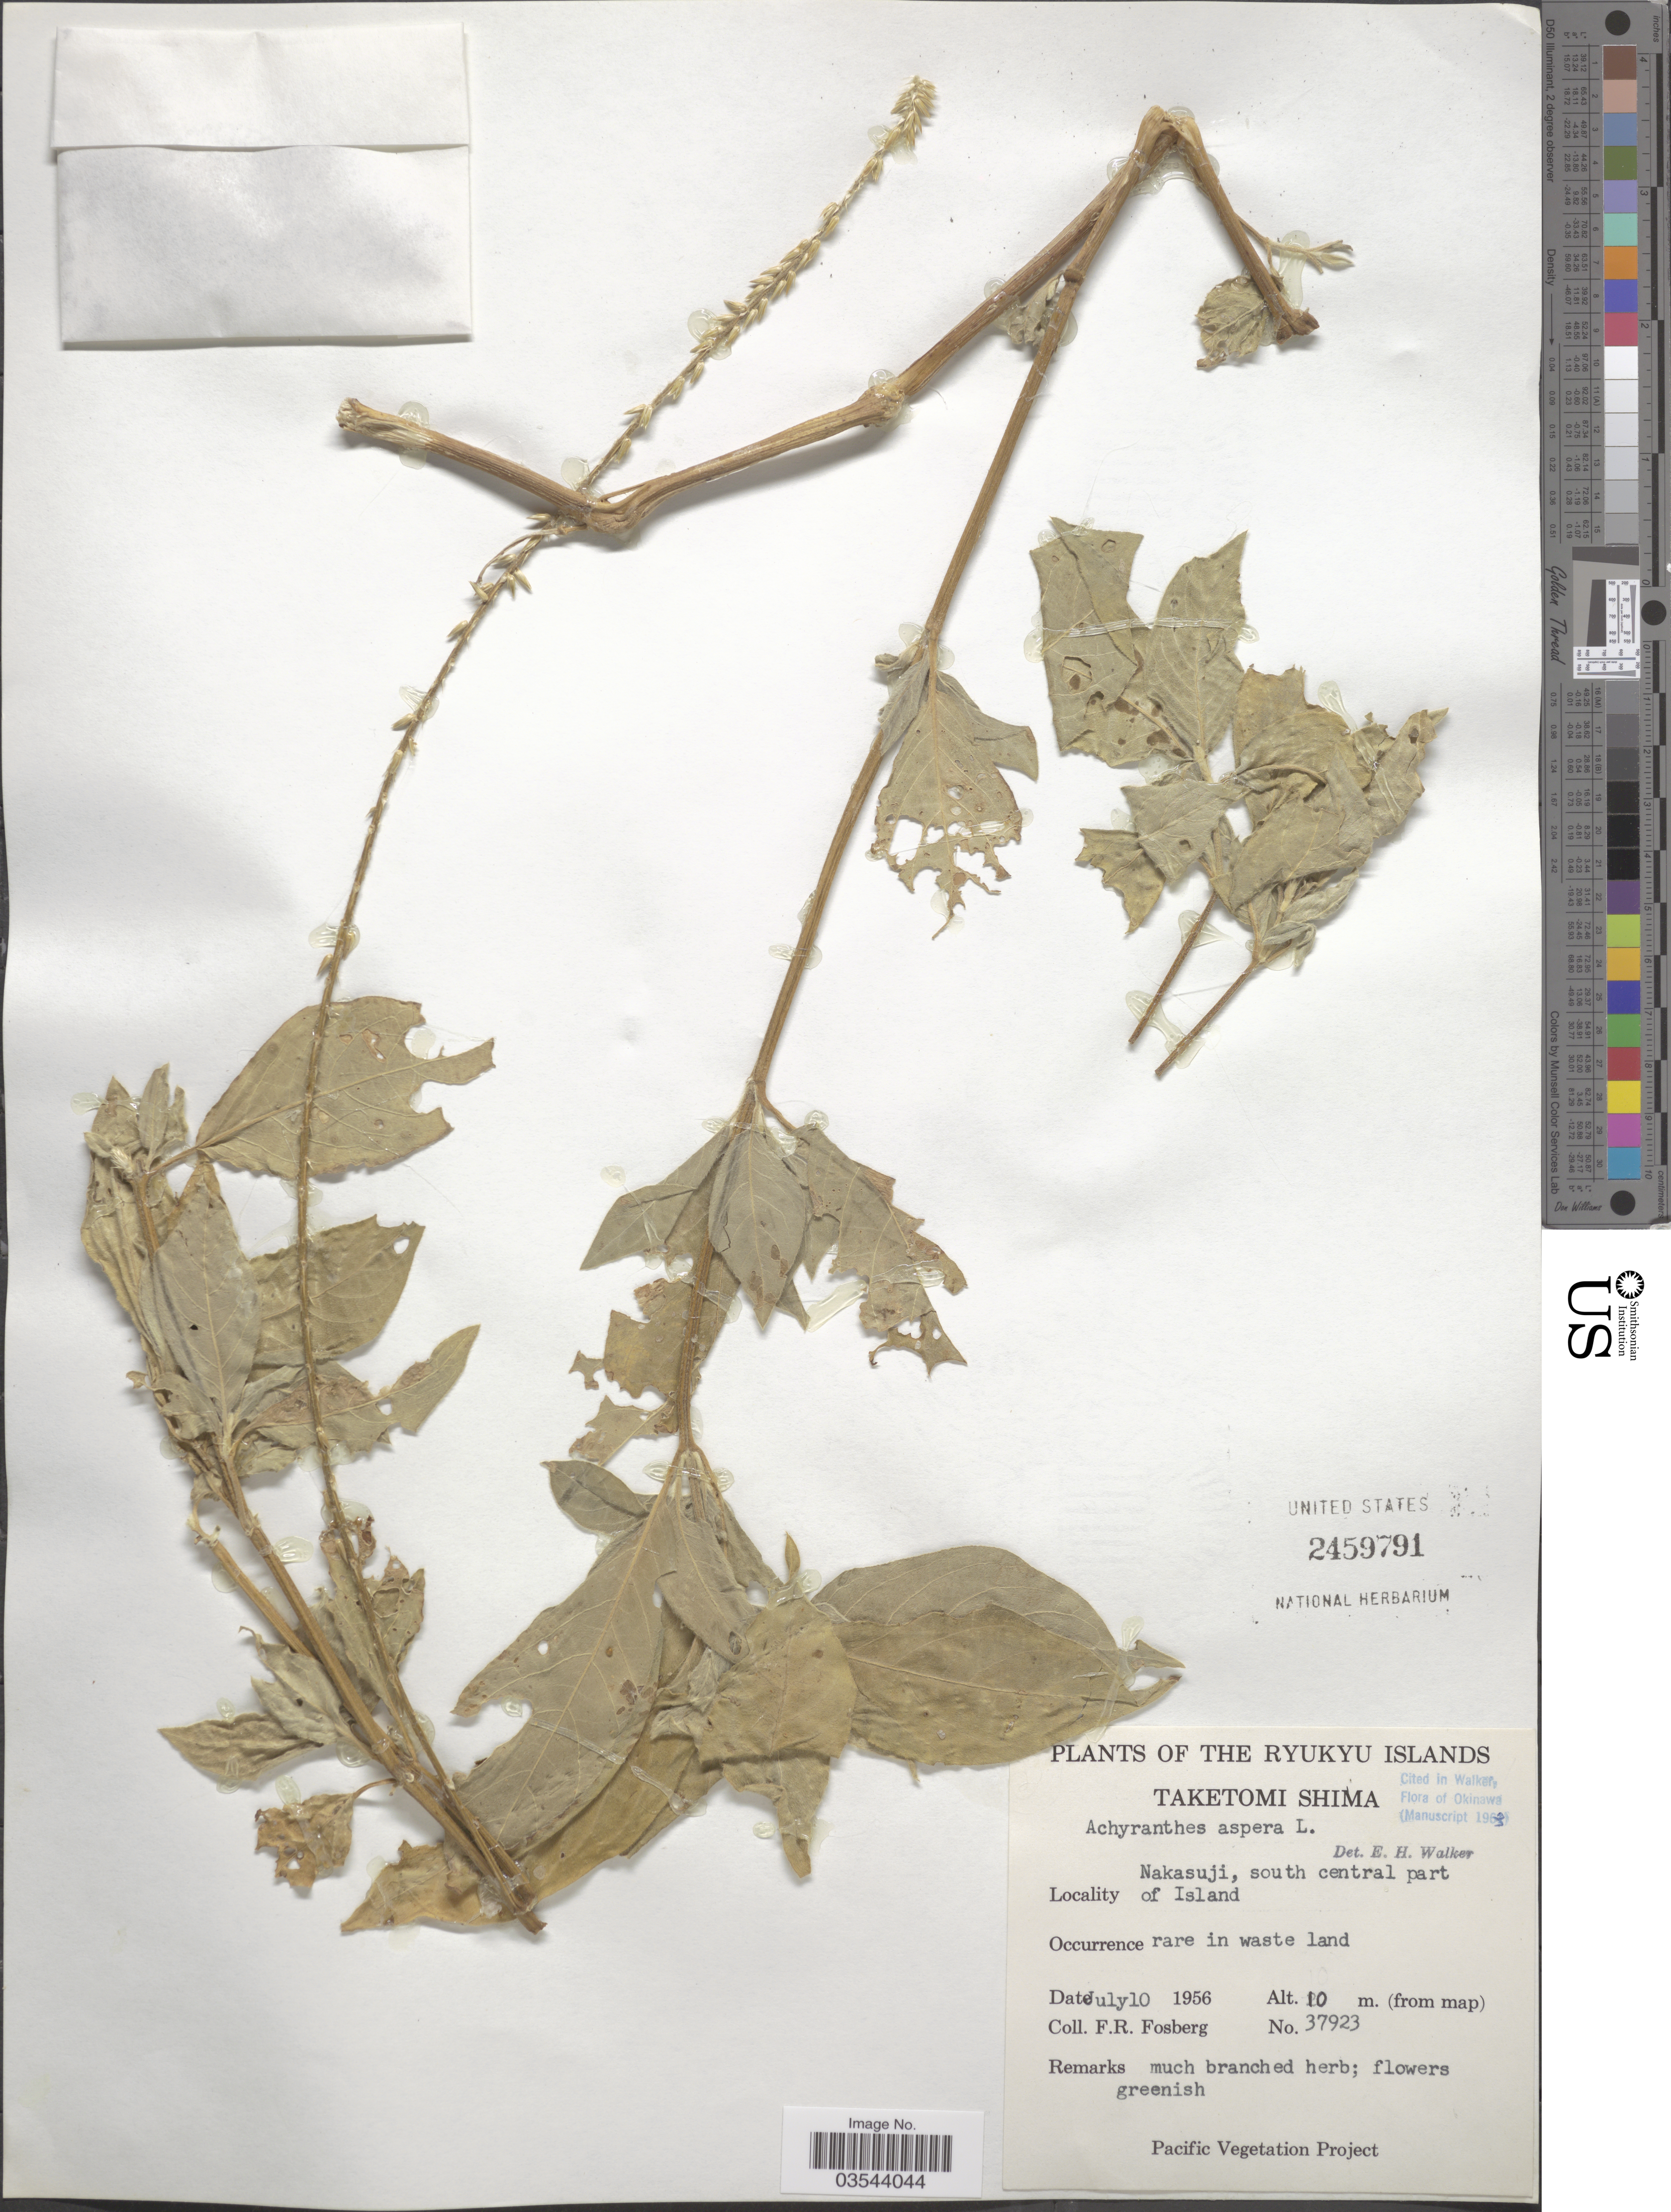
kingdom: Plantae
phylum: Tracheophyta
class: Magnoliopsida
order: Caryophyllales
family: Amaranthaceae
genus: Achyranthes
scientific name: Achyranthes aspera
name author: L.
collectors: F. R. Fosberg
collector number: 37923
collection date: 1956-07-10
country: Japan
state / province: Okinawa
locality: Ryukyu Islands. Taketomi Shima. Nakasuji, south central part of Island.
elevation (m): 10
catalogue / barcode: US 2459791